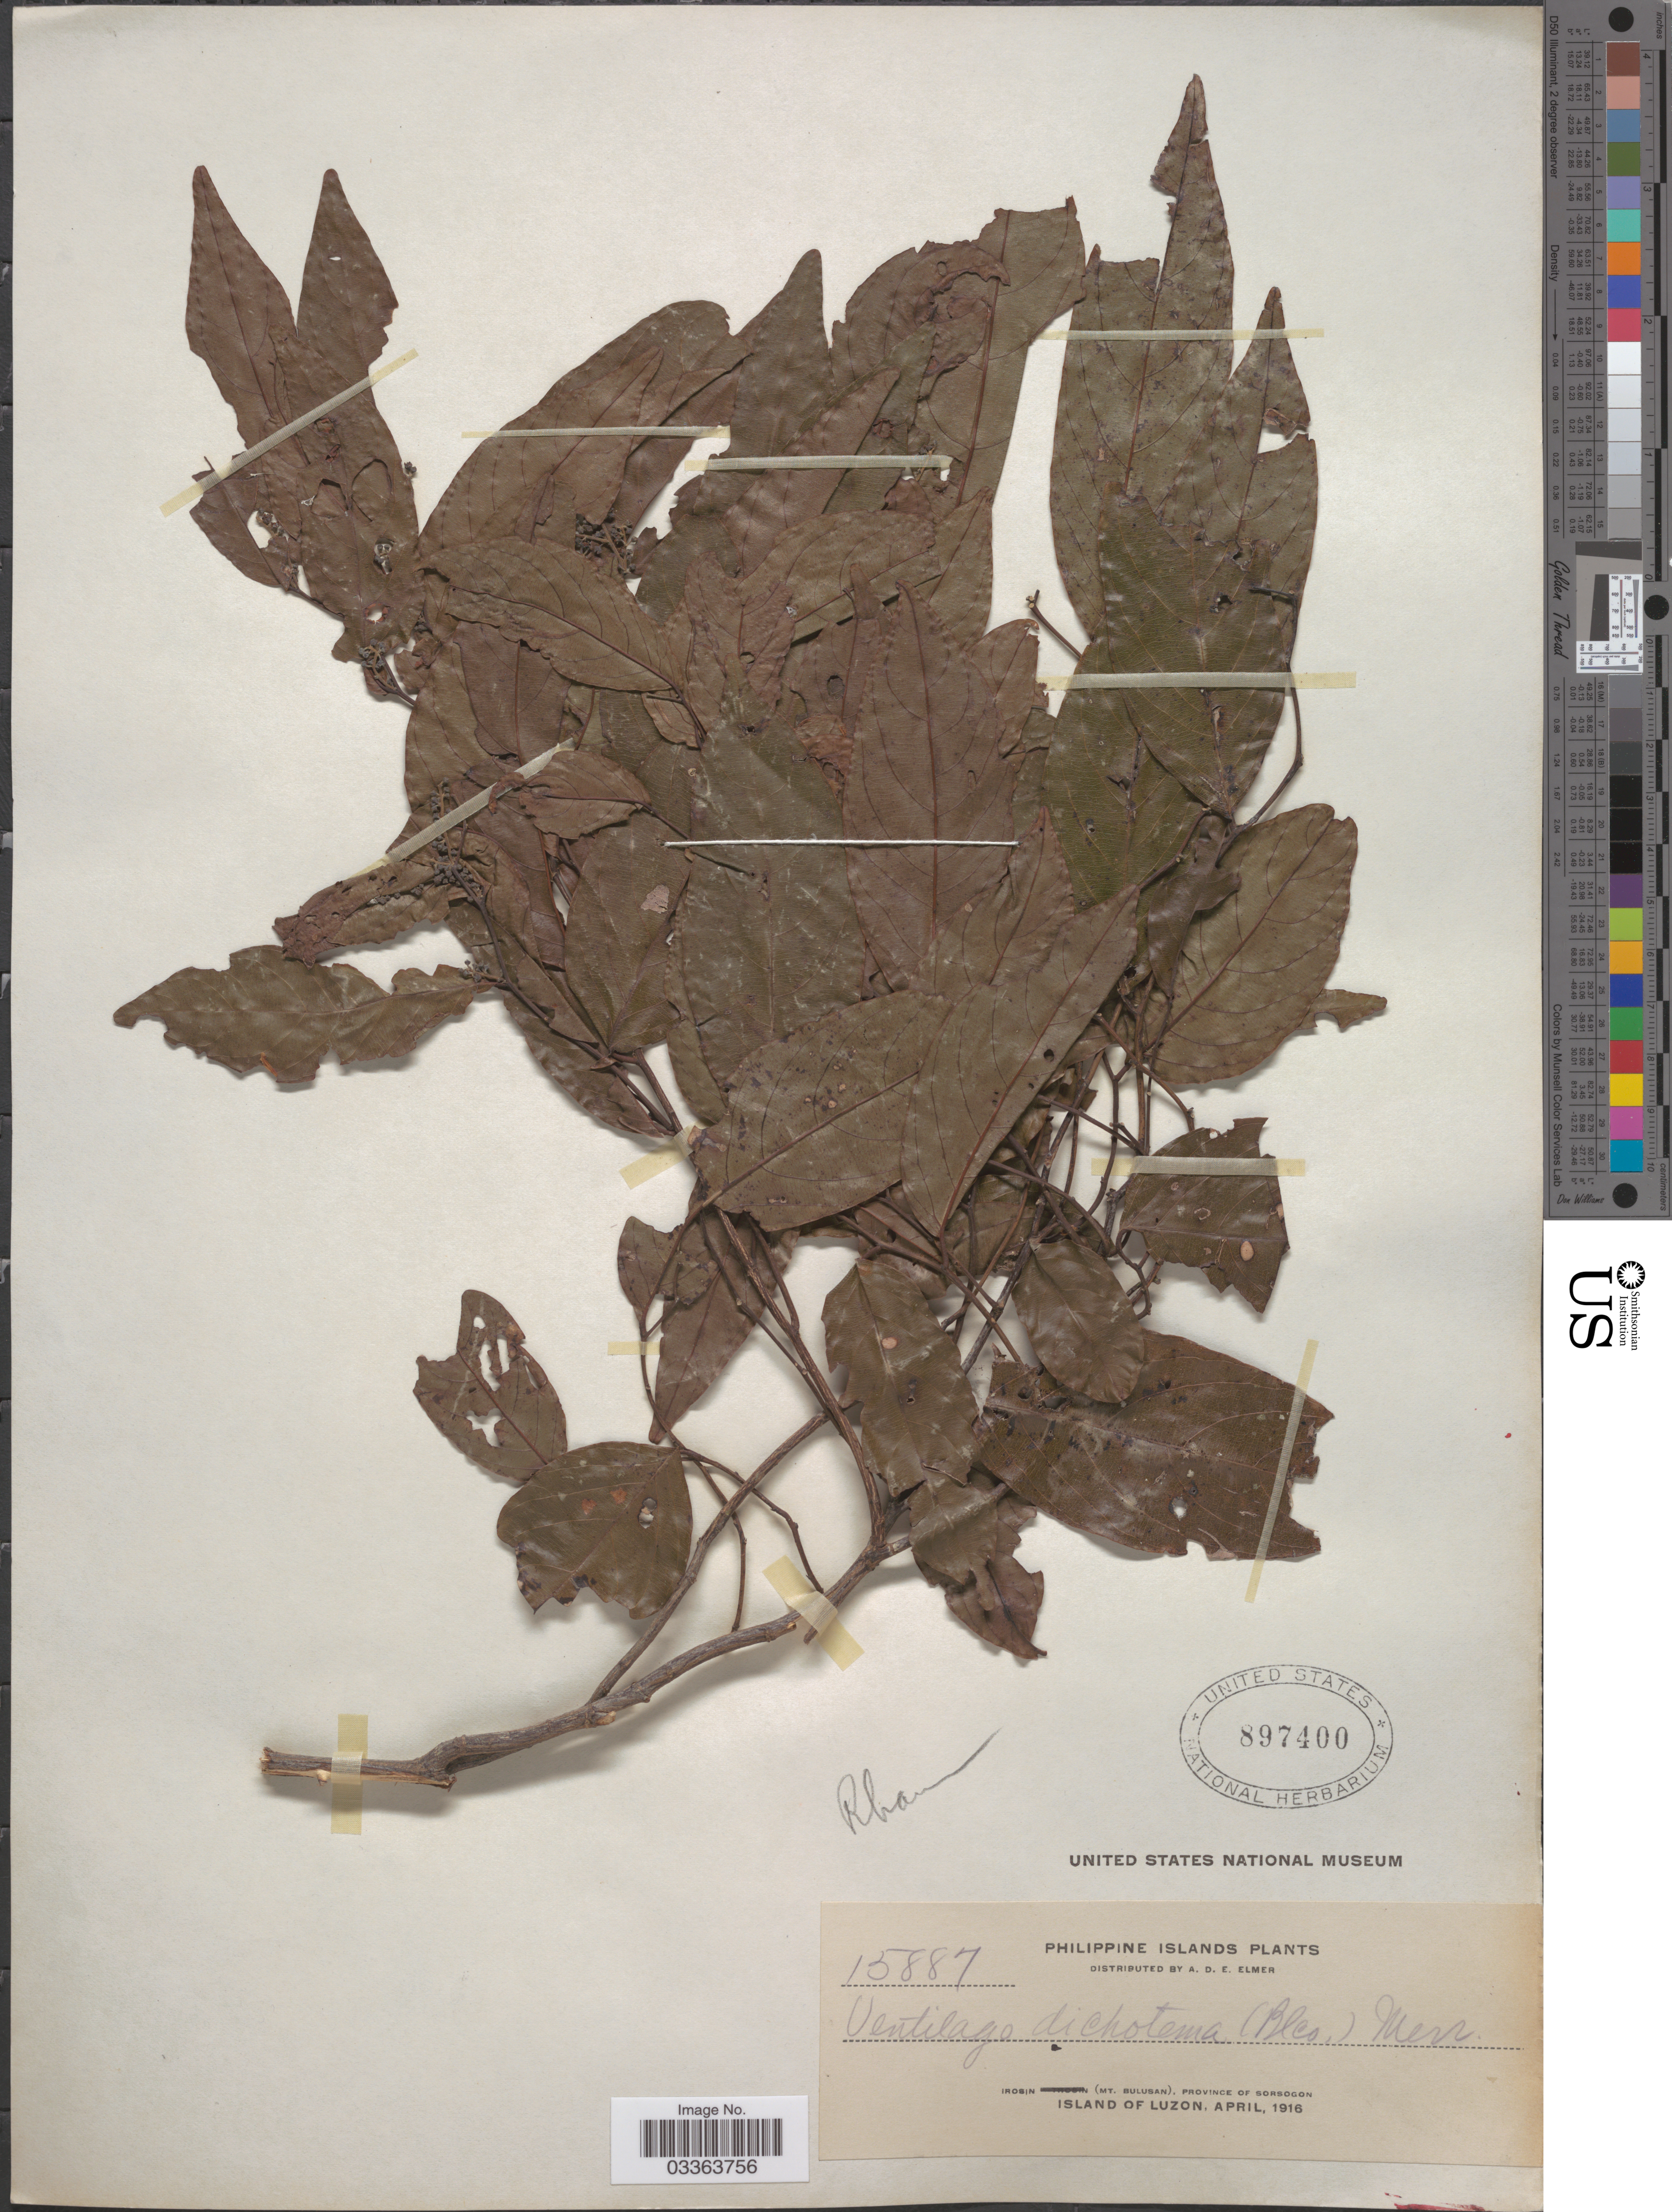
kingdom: Plantae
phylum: Tracheophyta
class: Magnoliopsida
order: Rosales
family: Rhamnaceae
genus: Ventilago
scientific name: Ventilago dichotoma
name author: (Blanco) Merr.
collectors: A. D. E. Elmer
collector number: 15887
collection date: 1916-04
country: Philippines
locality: Philippine Islands. Irosin (Mt. Bulusan), Province of Sorsogon. Island of Luzon.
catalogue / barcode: US 897400